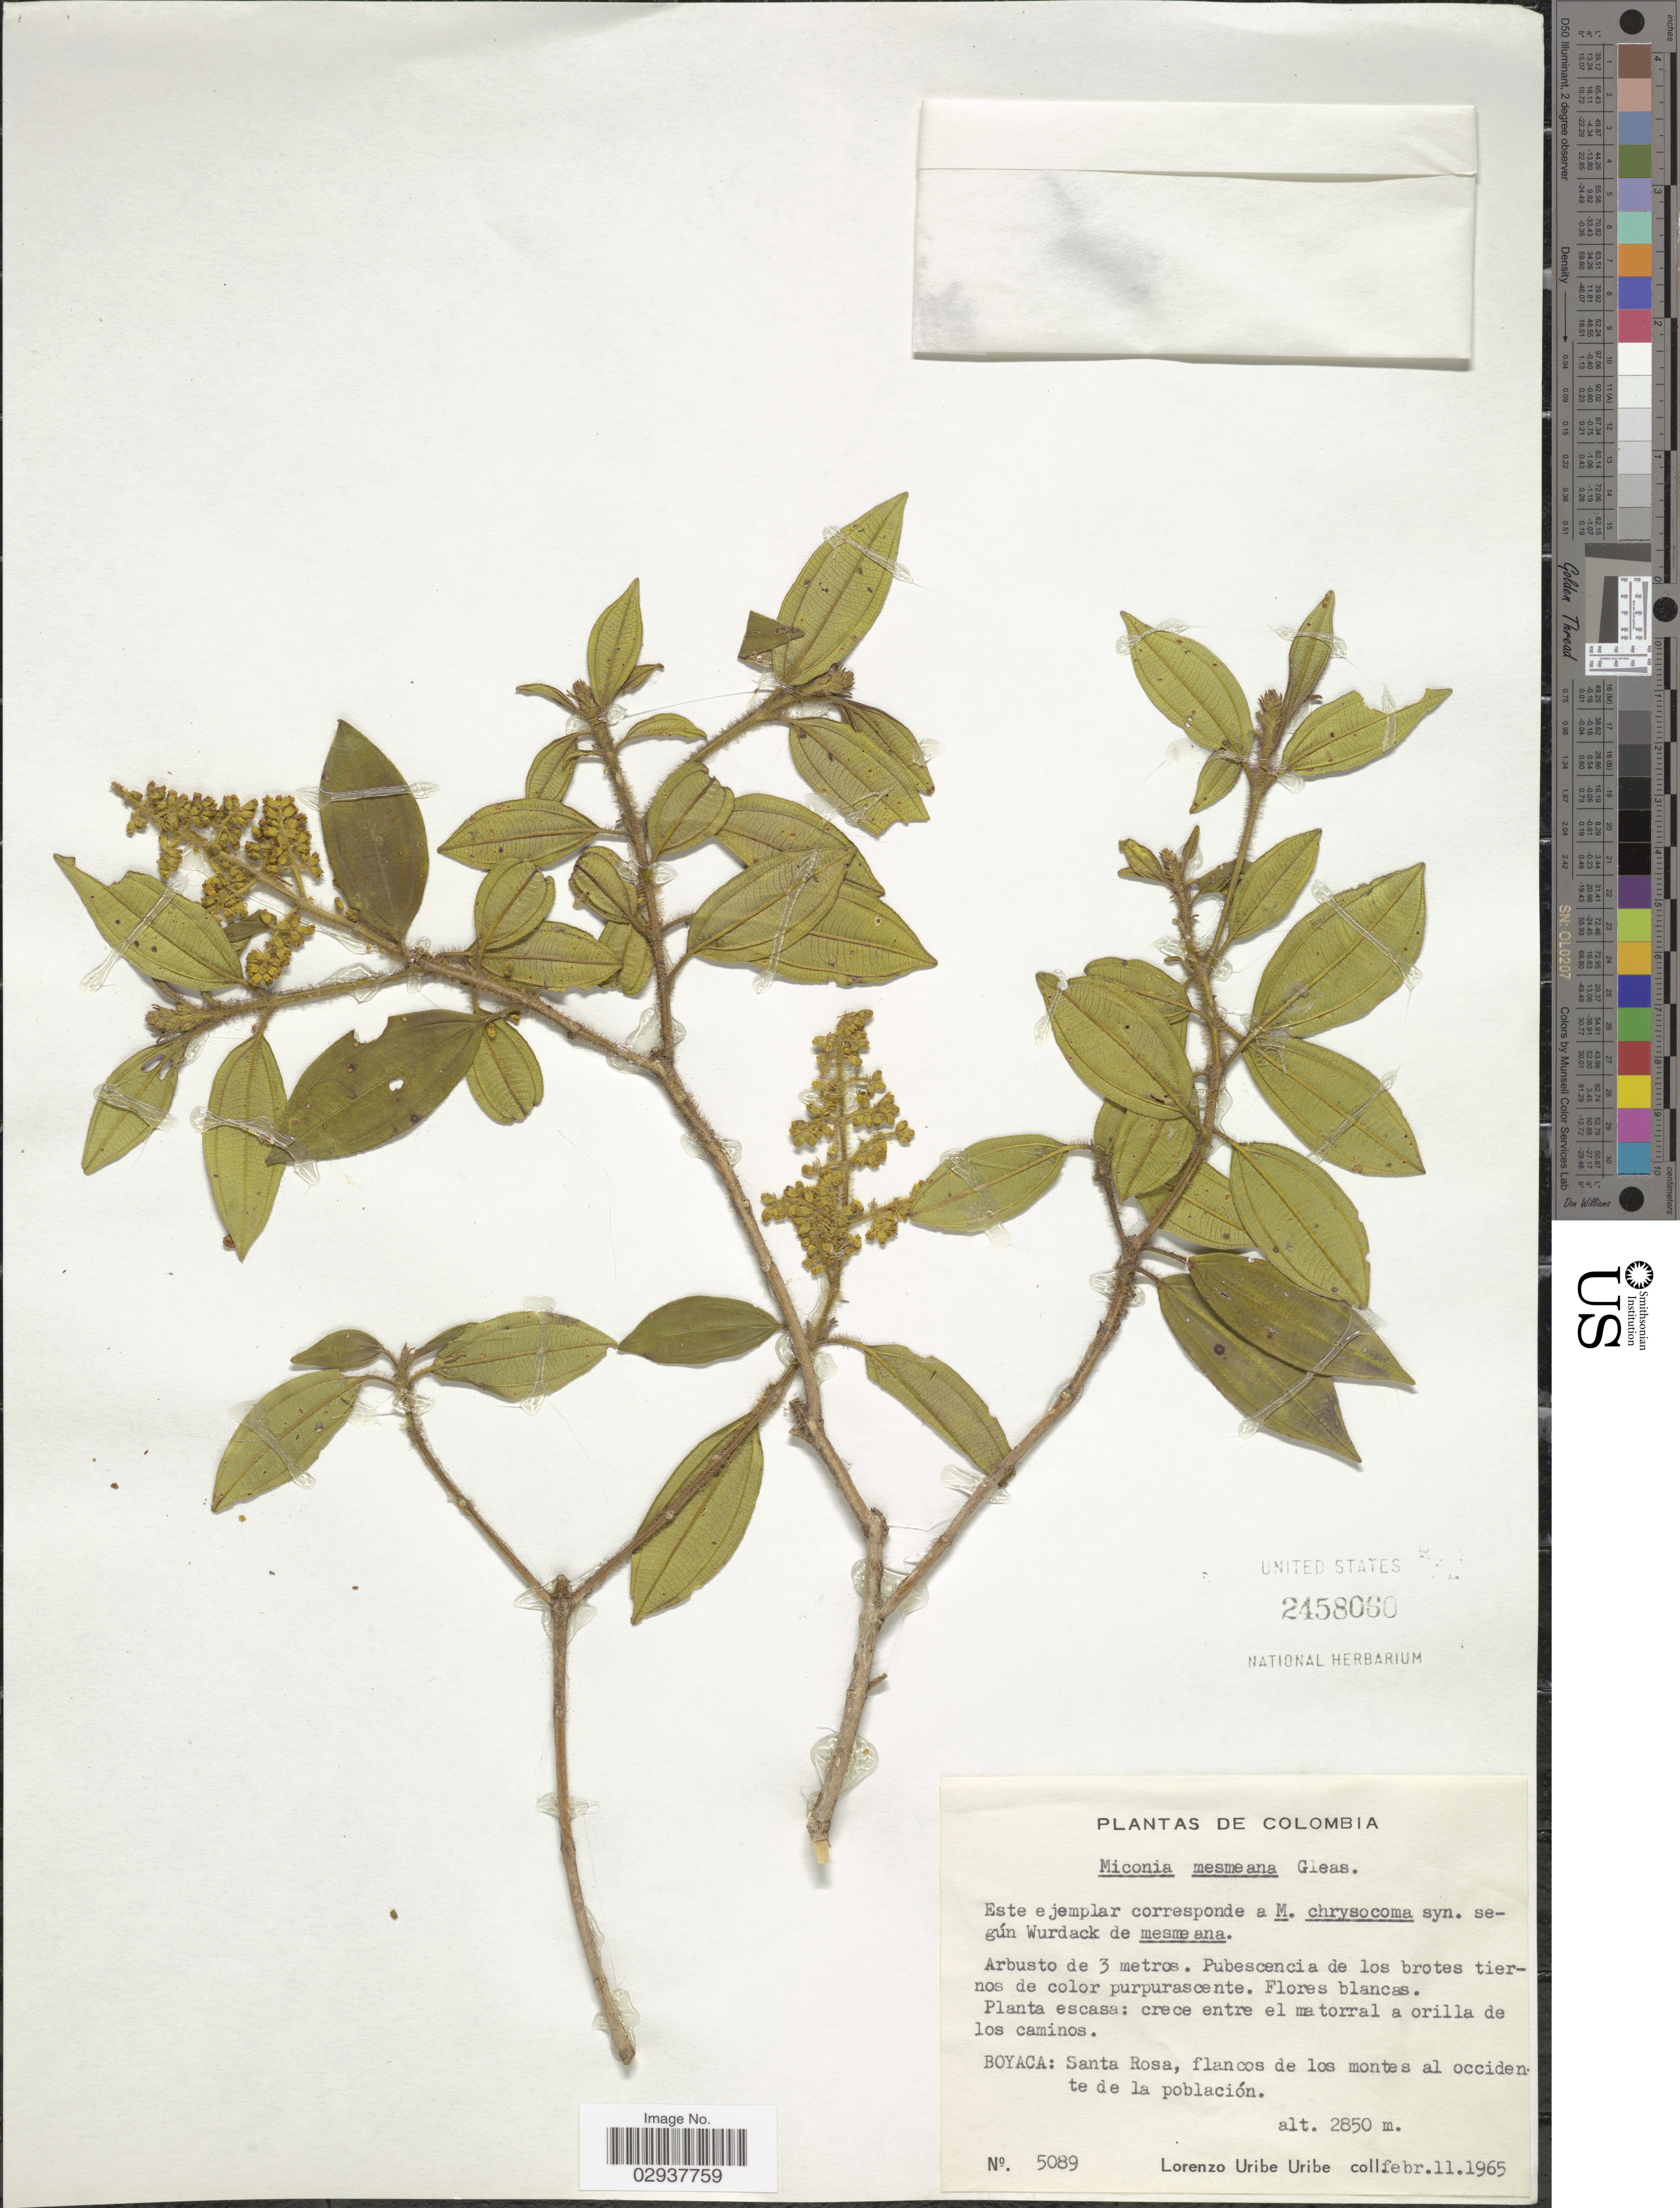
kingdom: Plantae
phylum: Tracheophyta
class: Magnoliopsida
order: Myrtales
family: Melastomataceae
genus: Miconia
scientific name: Miconia chrysocoma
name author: Gleason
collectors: L. Uribe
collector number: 5089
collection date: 1965-02-11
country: Colombia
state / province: Boyacá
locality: Boyaca: Santa Rosa, flancos de los montes al occidente de la población.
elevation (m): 2850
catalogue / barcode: US 2458060